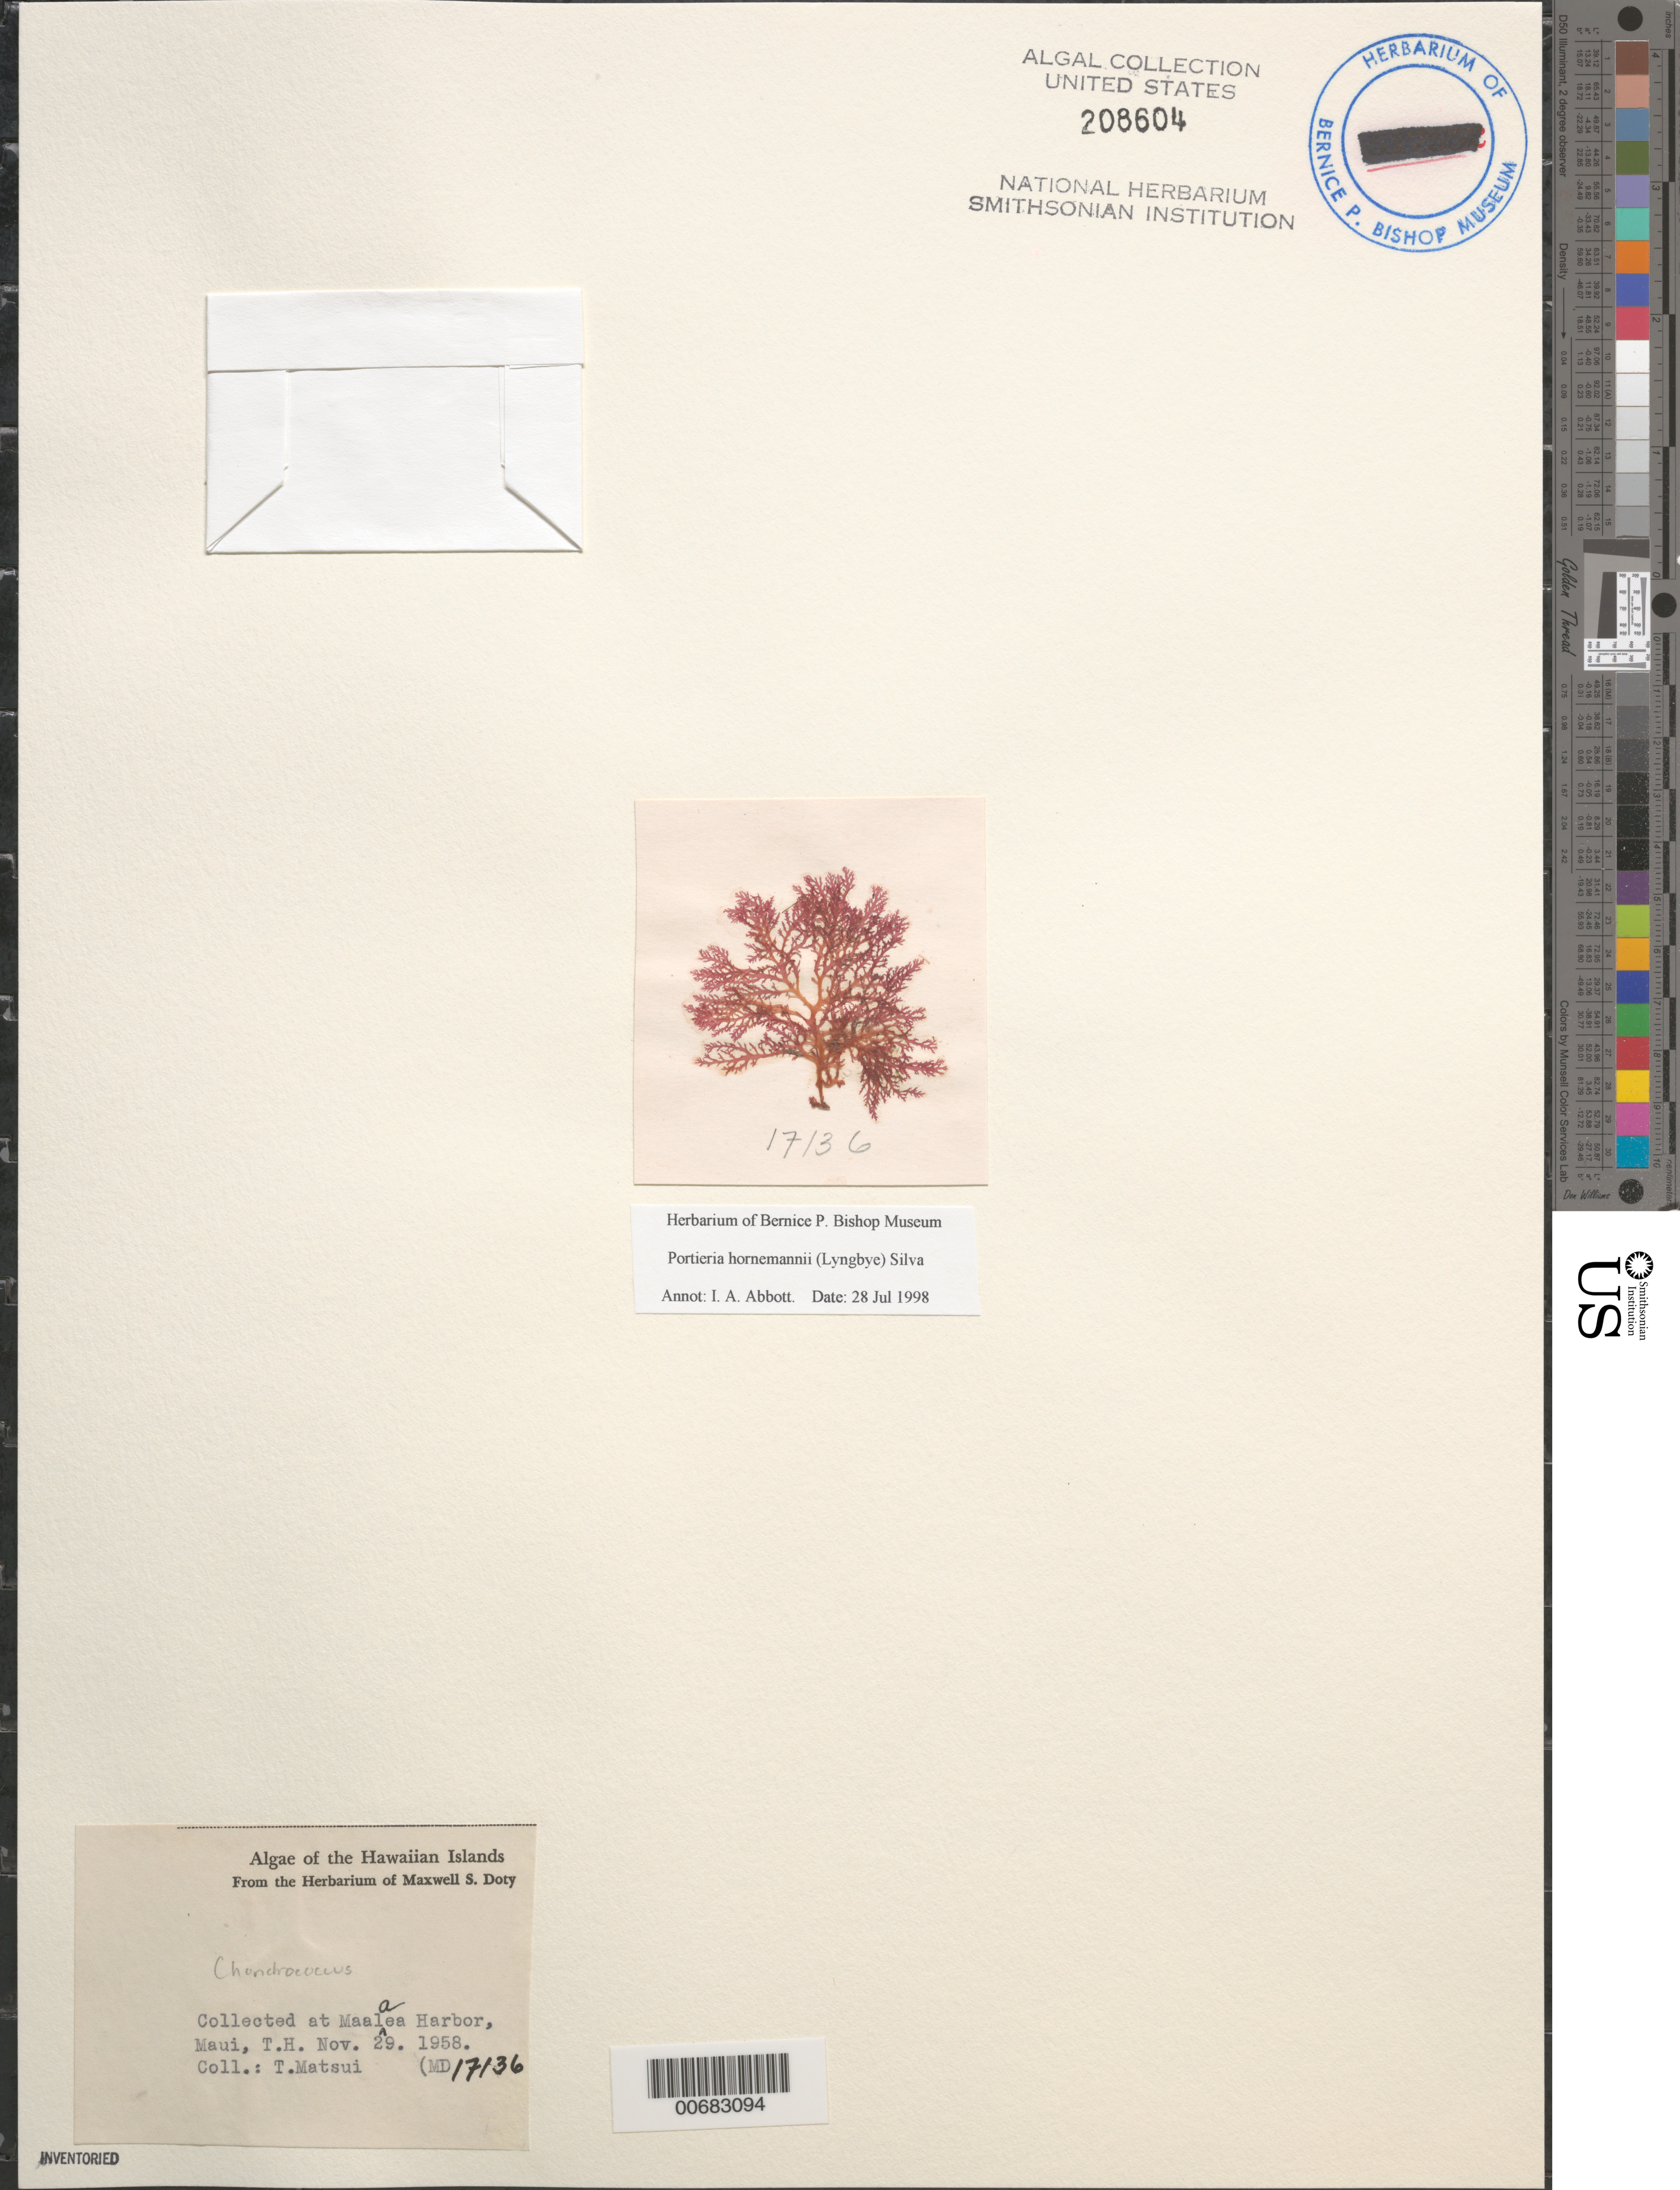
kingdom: Plantae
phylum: Rhodophyta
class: Florideophyceae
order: Gigartinales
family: Rhizophyllidaceae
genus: Portieria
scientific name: Portieria hornemannii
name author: (Lyngbye) P.C. Silva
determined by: Abbott, Isabella A.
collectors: T. Matsui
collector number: MSD 17136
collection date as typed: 29 Nov 1958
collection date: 1958-11-29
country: United States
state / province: Hawaii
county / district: Maui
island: Maui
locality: Maalaea Harbor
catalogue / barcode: US 208604